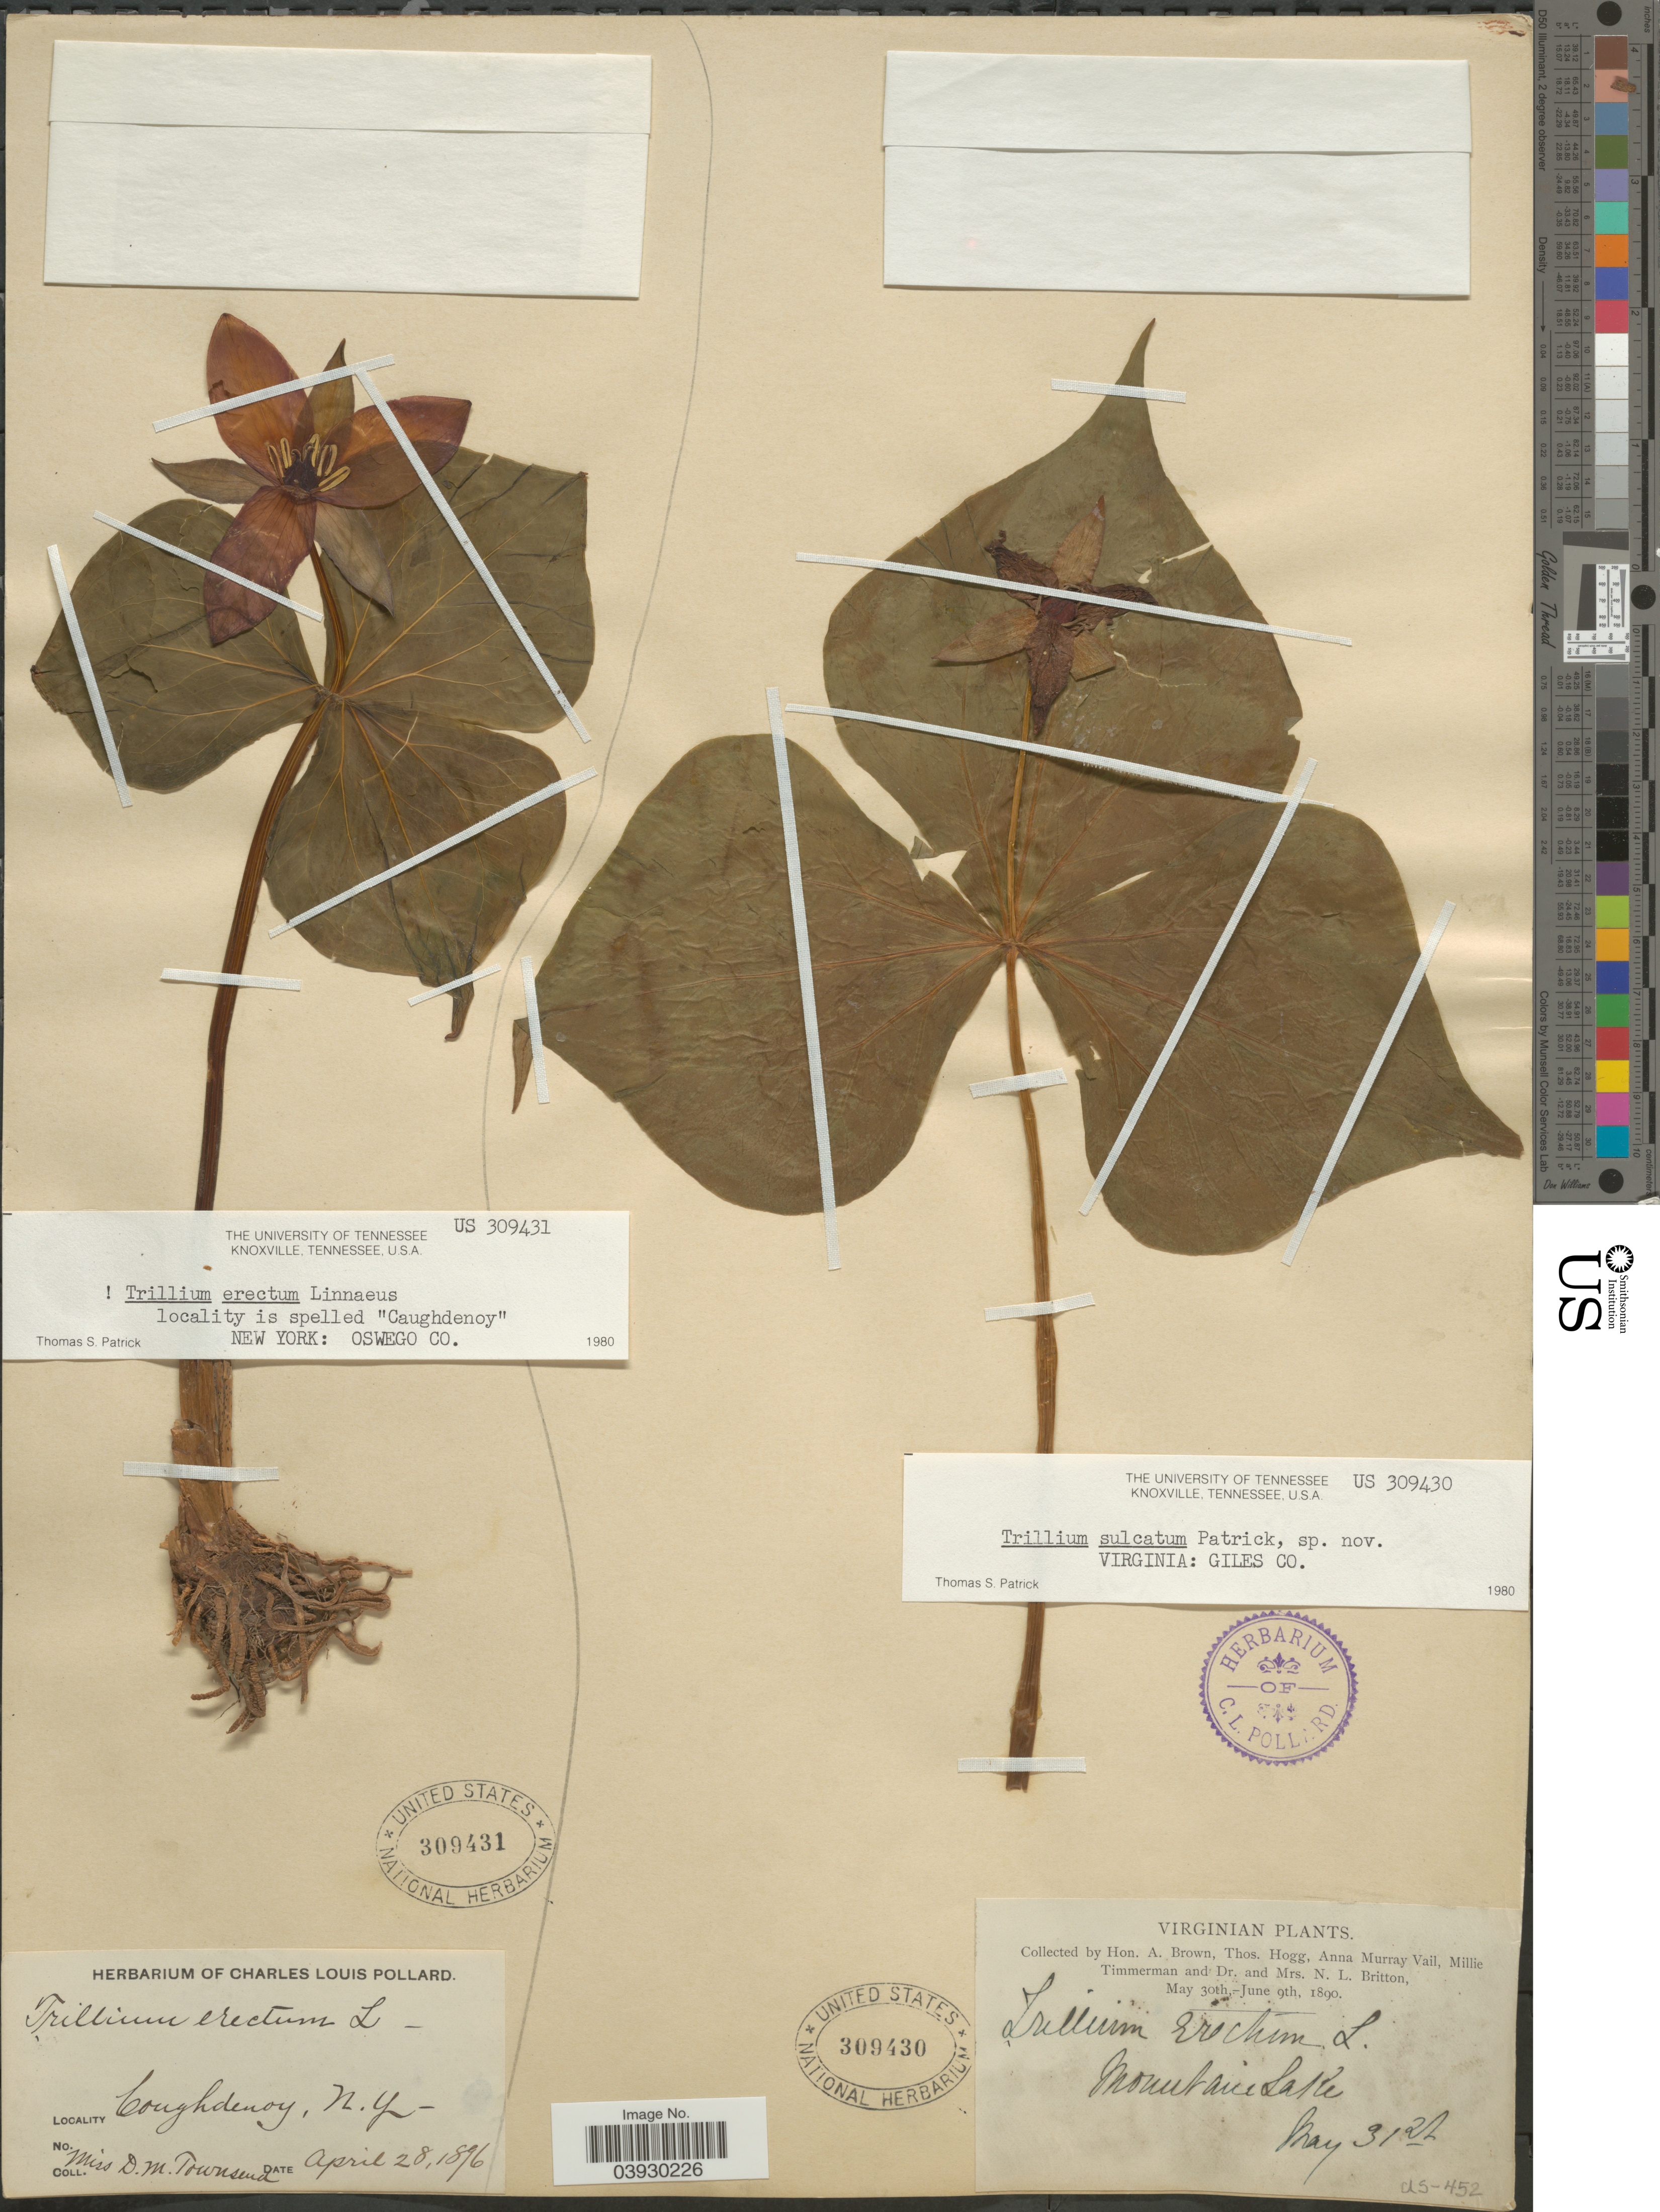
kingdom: Plantae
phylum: Tracheophyta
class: Liliopsida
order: Liliales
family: Melanthiaceae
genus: Trillium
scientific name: Trillium simile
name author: Gleason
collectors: H. A. Brown, T. Hogg, A. Vail, M. Timmerman & et al.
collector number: US-452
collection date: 1890-05-31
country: United States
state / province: Virginia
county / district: Giles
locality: Mountain Lake.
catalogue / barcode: US 309430